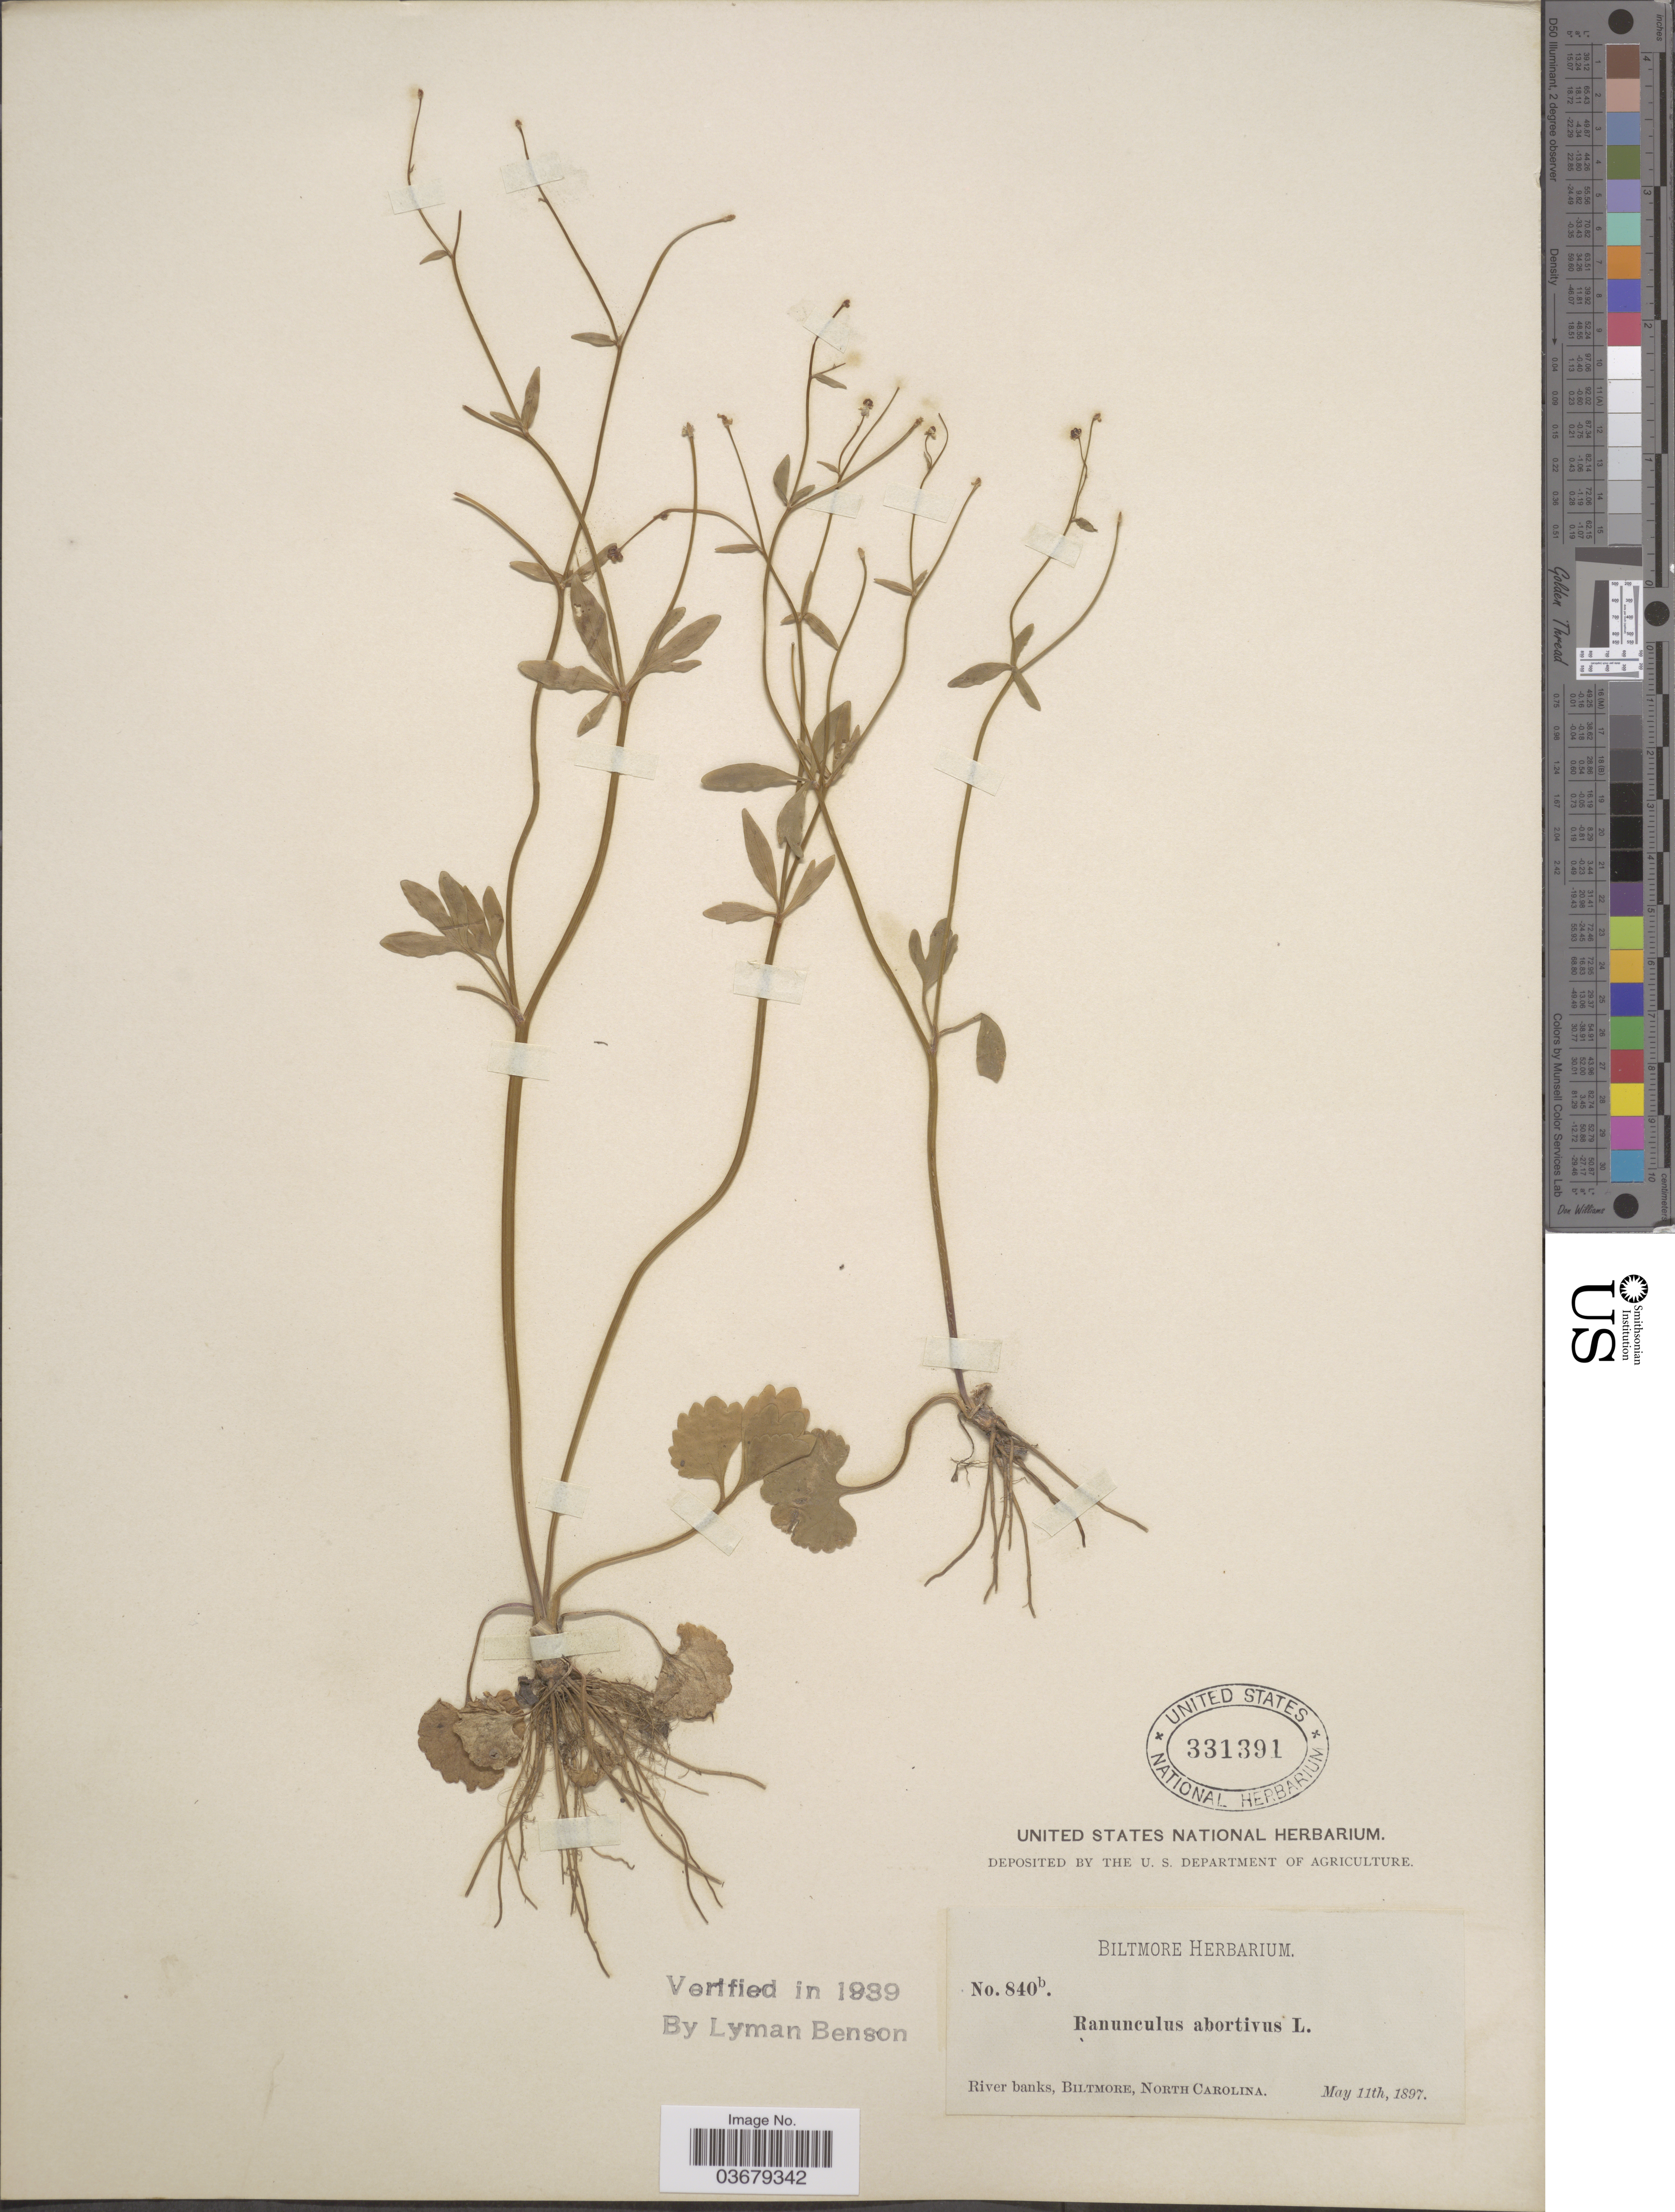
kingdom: Plantae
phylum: Tracheophyta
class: Magnoliopsida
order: Ranunculales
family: Ranunculaceae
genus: Ranunculus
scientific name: Ranunculus abortivus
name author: L.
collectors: ex herb. Biltmore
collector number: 840b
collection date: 1897-05-11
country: United States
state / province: North Carolina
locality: River banks, Biltmore.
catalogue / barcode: US 331391